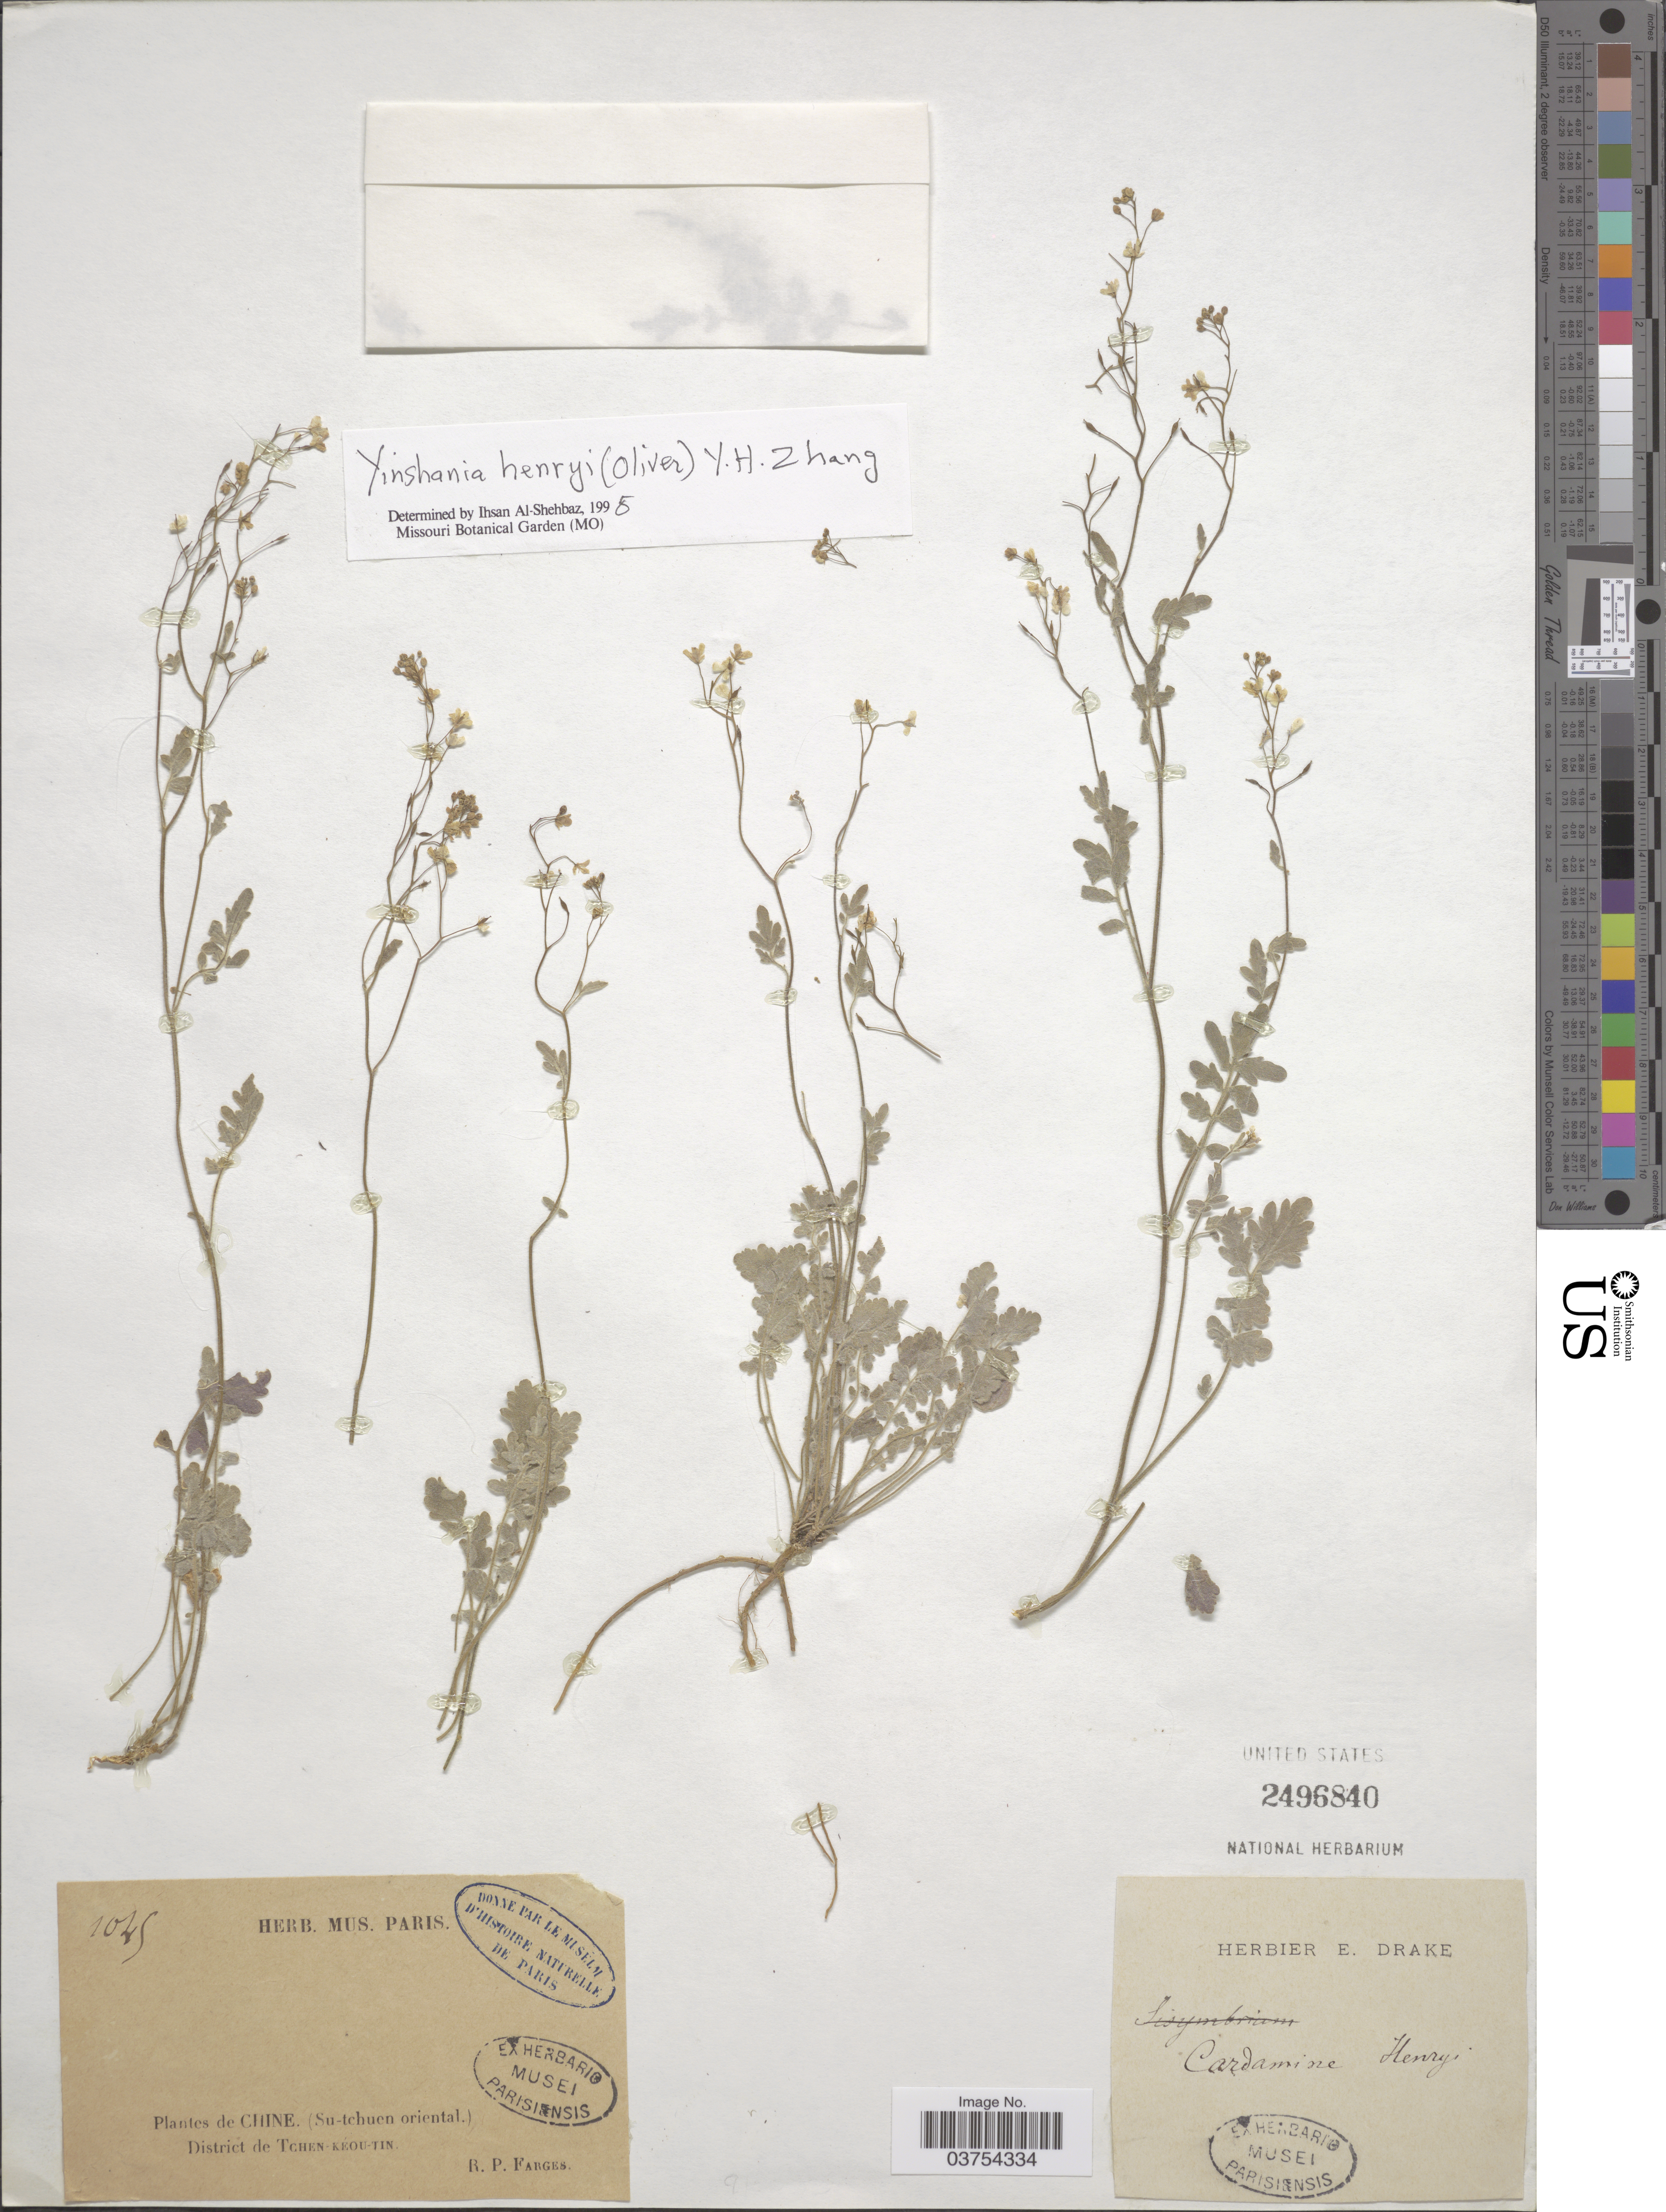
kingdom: Plantae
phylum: Tracheophyta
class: Magnoliopsida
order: Brassicales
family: Brassicaceae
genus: Yinshania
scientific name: Yinshania henryi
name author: (Oliv.) Y.H. Zhang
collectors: R. Farges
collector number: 1045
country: China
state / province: Sichuan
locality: Chine. (Su-tchuen oriental.). District de Tchen-kéou-tin.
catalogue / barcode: US 2496840